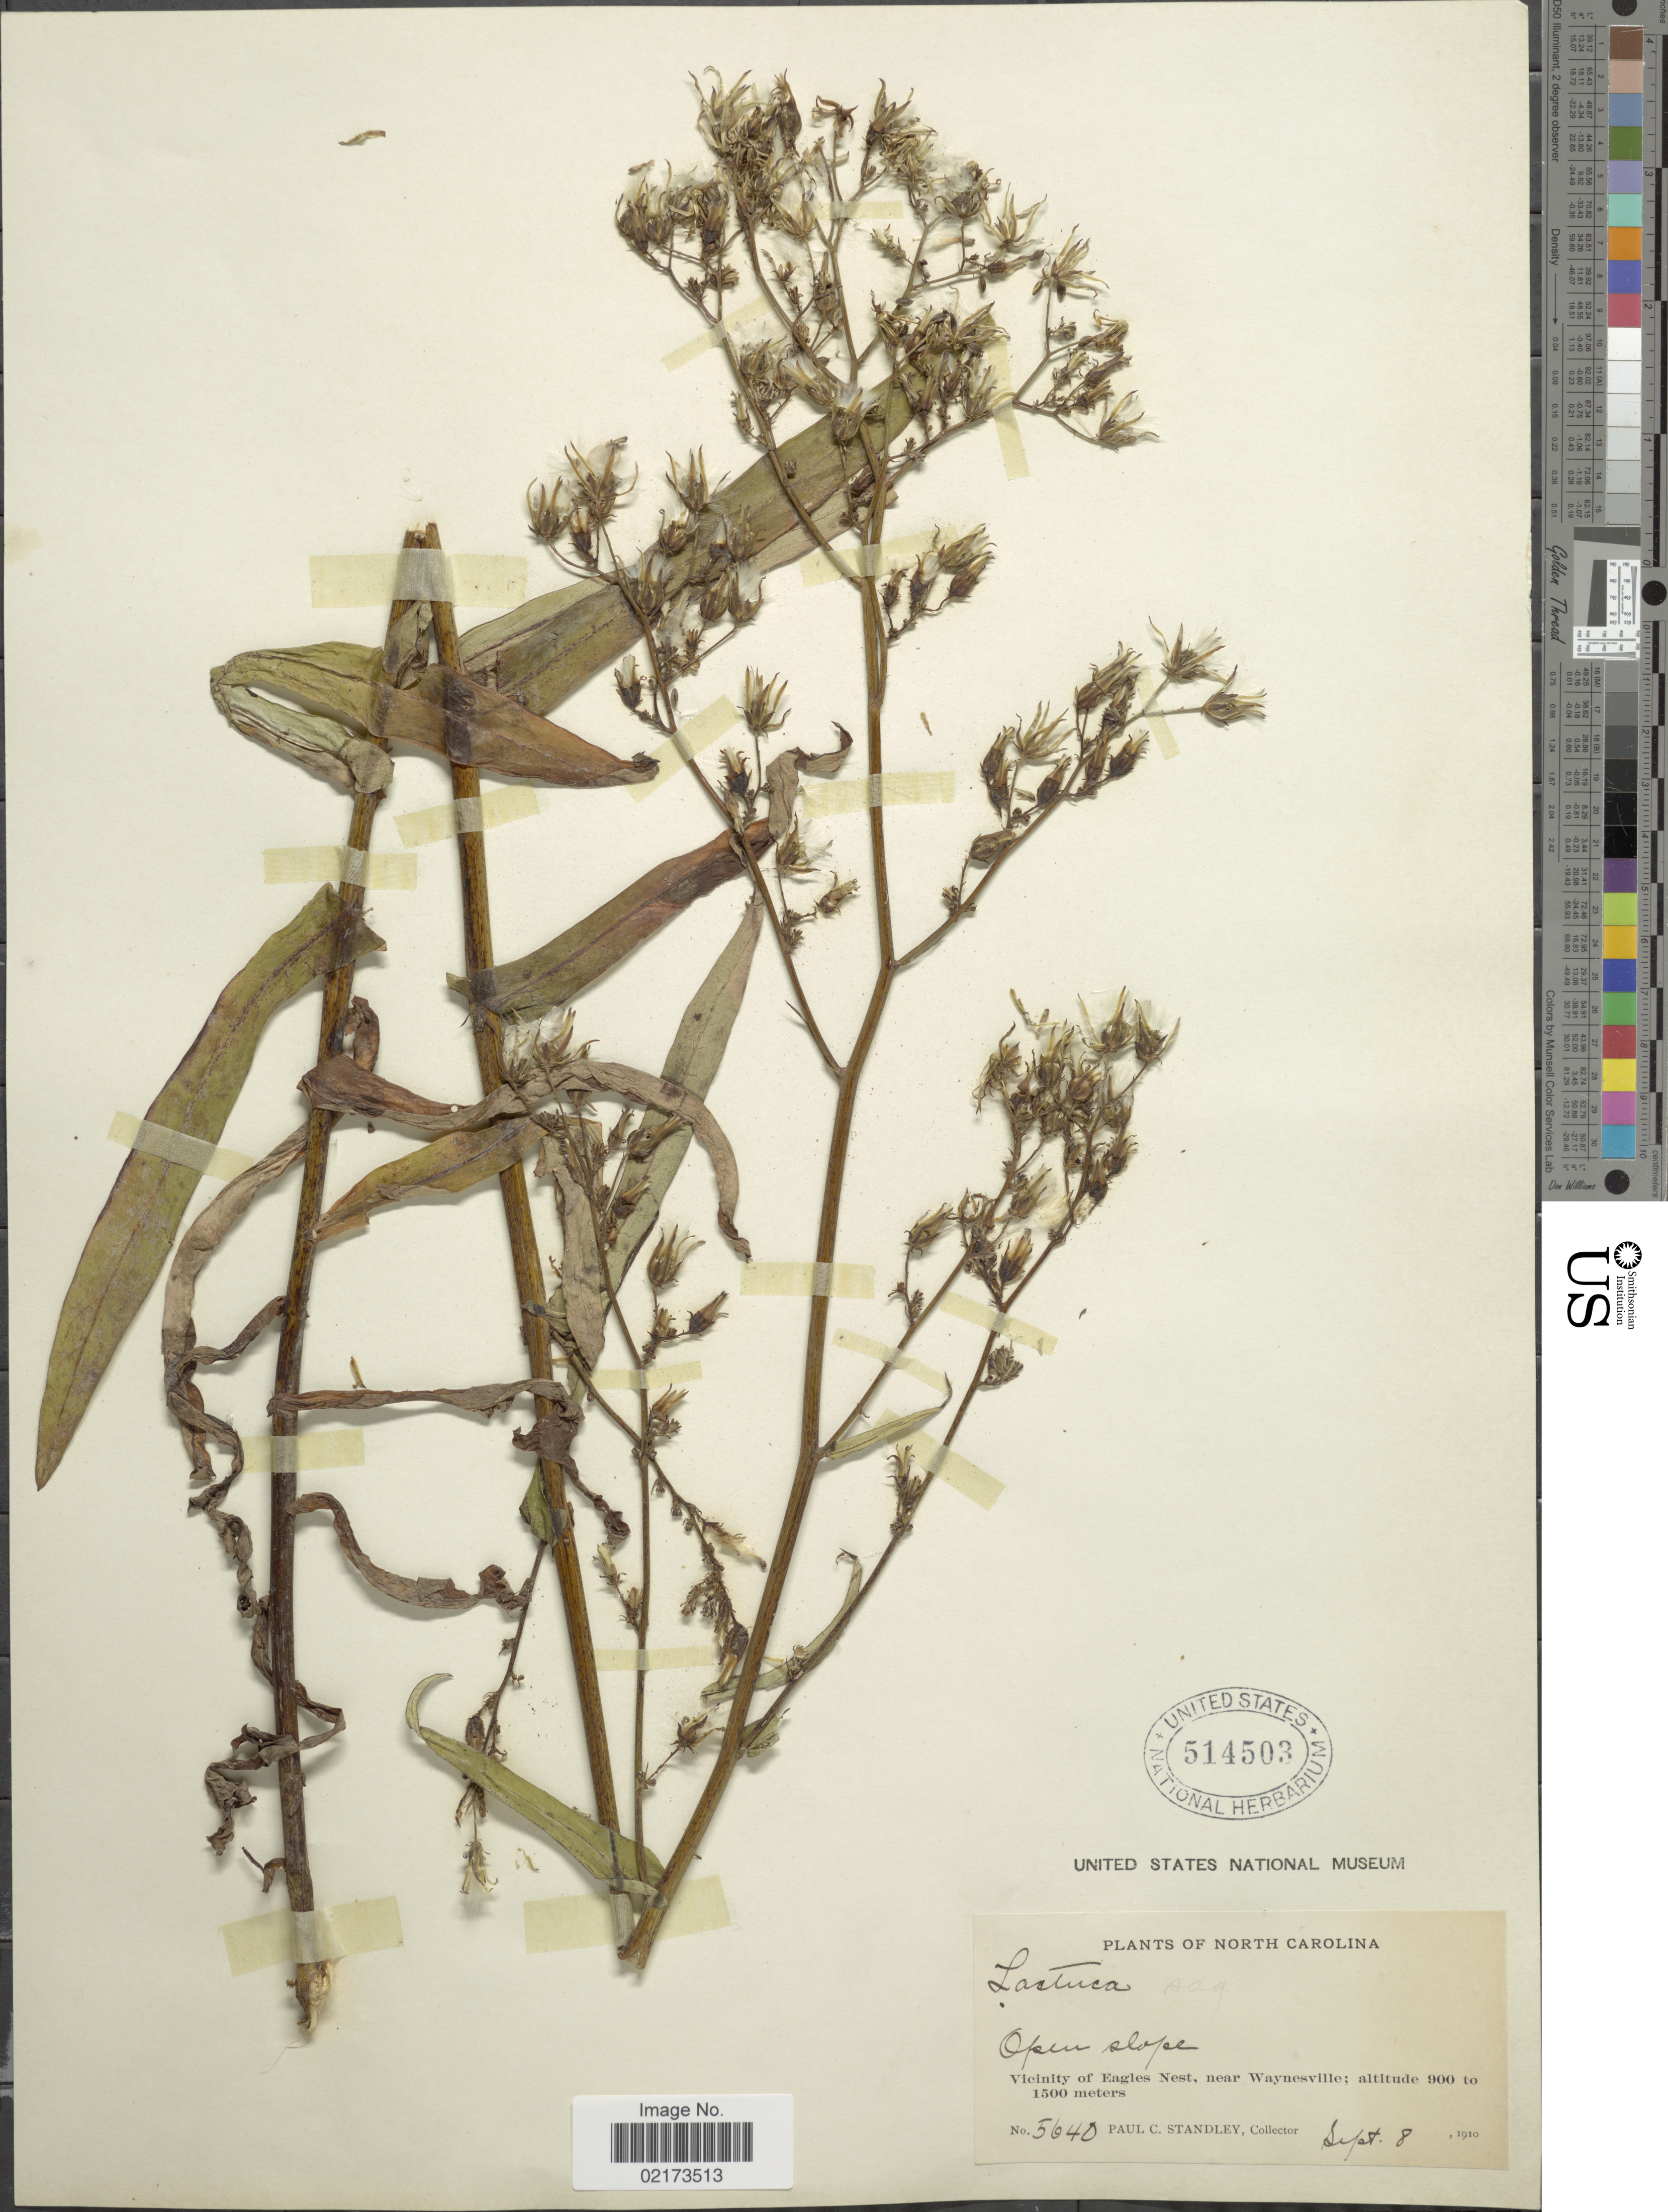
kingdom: Plantae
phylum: Tracheophyta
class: Magnoliopsida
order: Asterales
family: Asteraceae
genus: Lactuca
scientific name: Lactuca canadensis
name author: L.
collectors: P. C. Standley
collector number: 5640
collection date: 1910-09-08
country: United States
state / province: North Carolina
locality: Vicinity of Eagles Nest, near Waynesville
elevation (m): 900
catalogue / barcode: US 514503